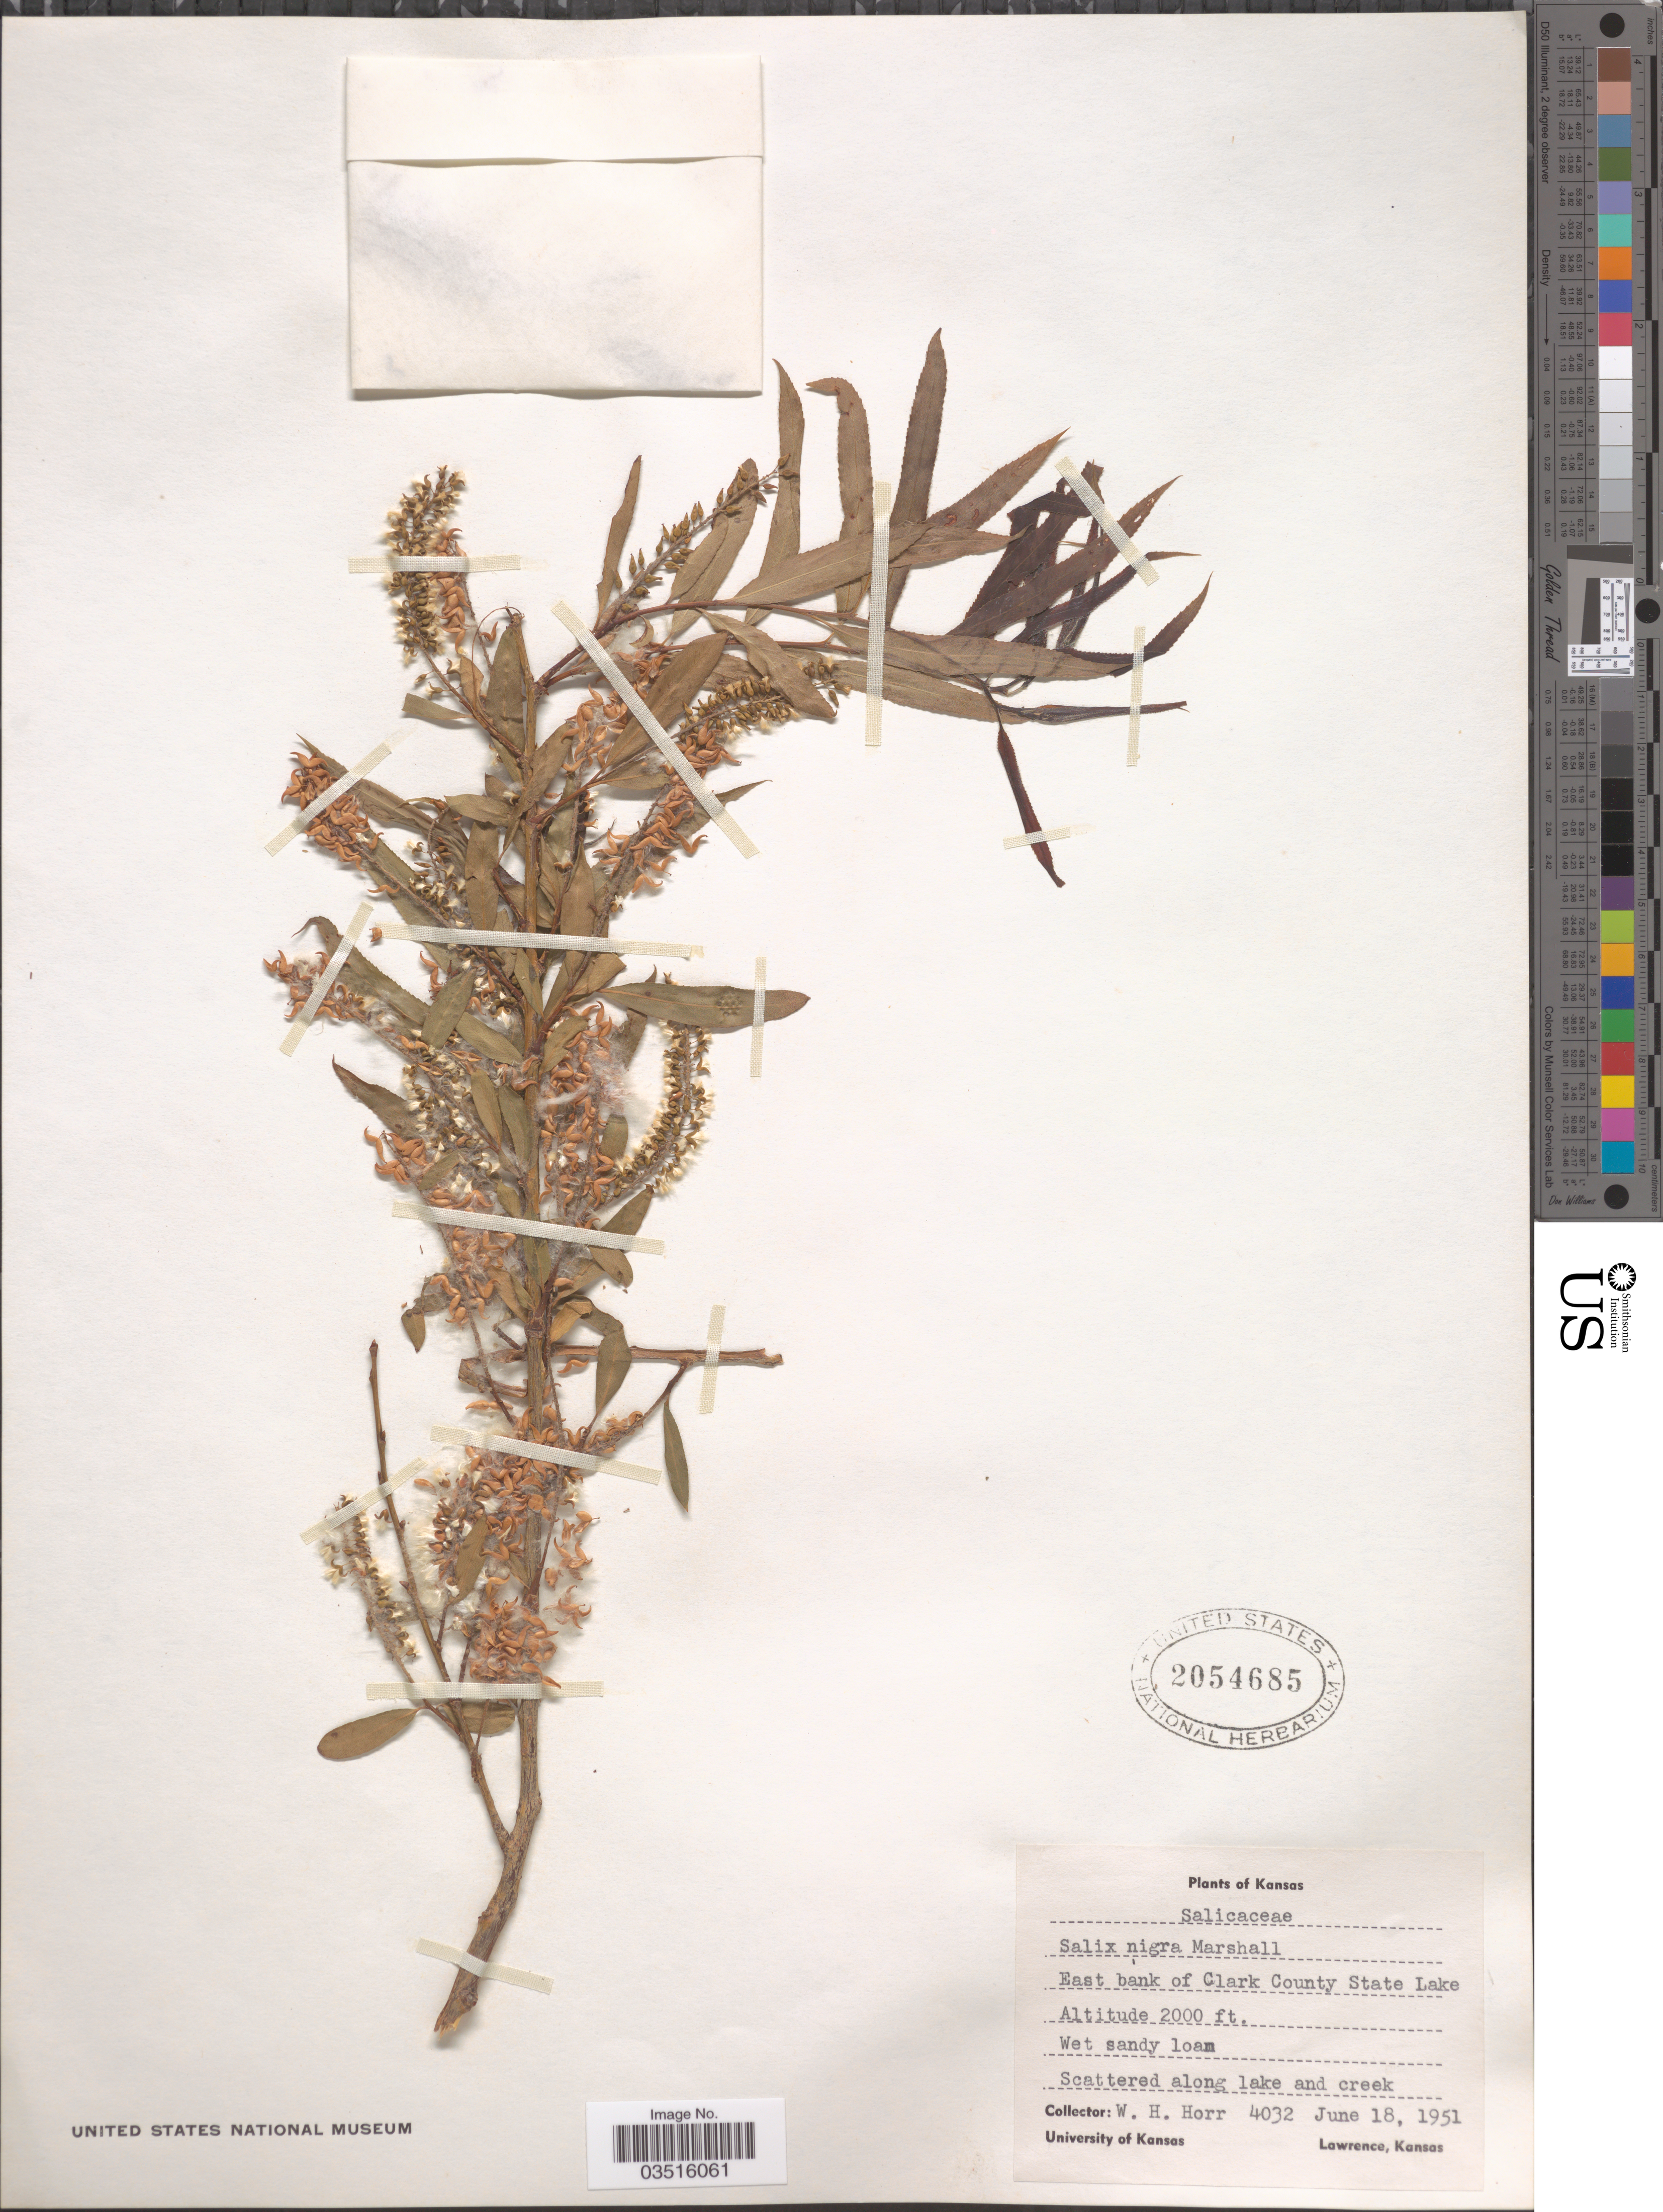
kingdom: Plantae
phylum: Tracheophyta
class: Magnoliopsida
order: Malpighiales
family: Salicaceae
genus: Salix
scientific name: Salix nigra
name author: Marshall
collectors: W. H. Horr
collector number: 4032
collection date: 1951-06-18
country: United States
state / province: Kansas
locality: East bank of Clark County State Lake.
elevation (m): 610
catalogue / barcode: US 2054685